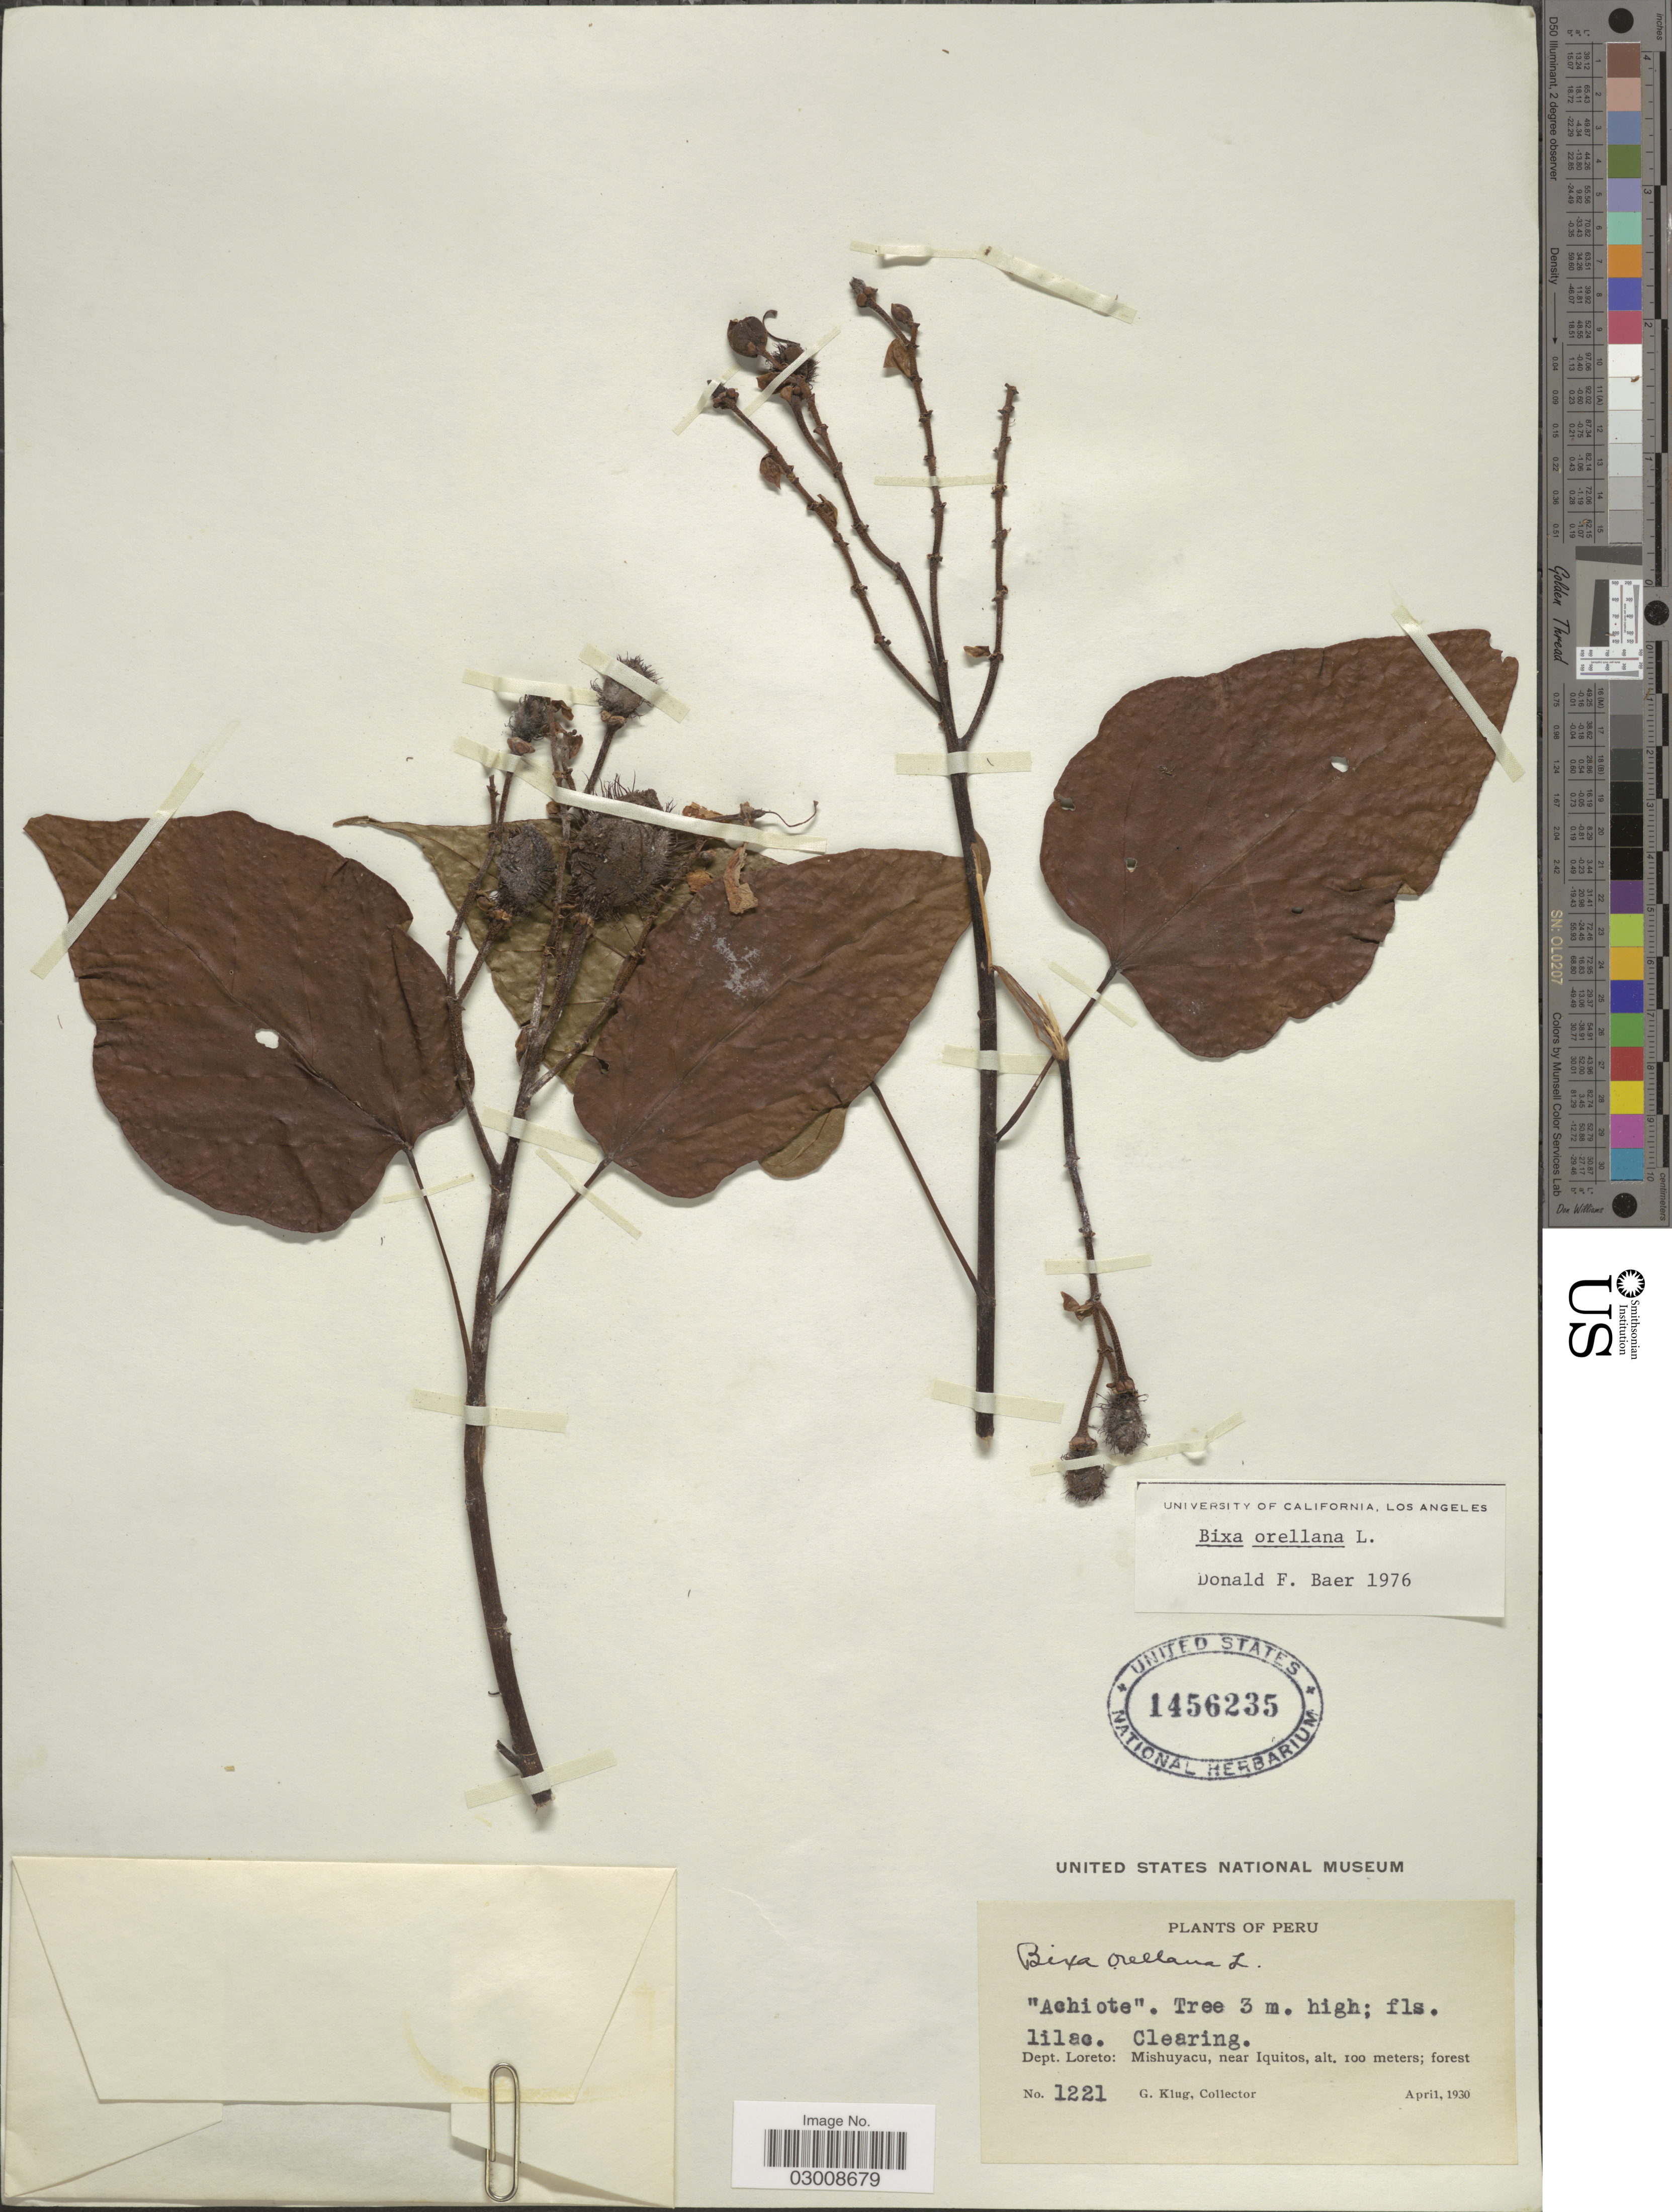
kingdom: Plantae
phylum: Tracheophyta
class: Magnoliopsida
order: Malvales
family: Bixaceae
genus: Bixa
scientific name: Bixa orellana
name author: L.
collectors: G. Klug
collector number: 1221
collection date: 1930-04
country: Peru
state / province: Loreto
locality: Dept. Loreto: Mishuyacu, near Iquitos.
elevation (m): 100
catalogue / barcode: US 1456235